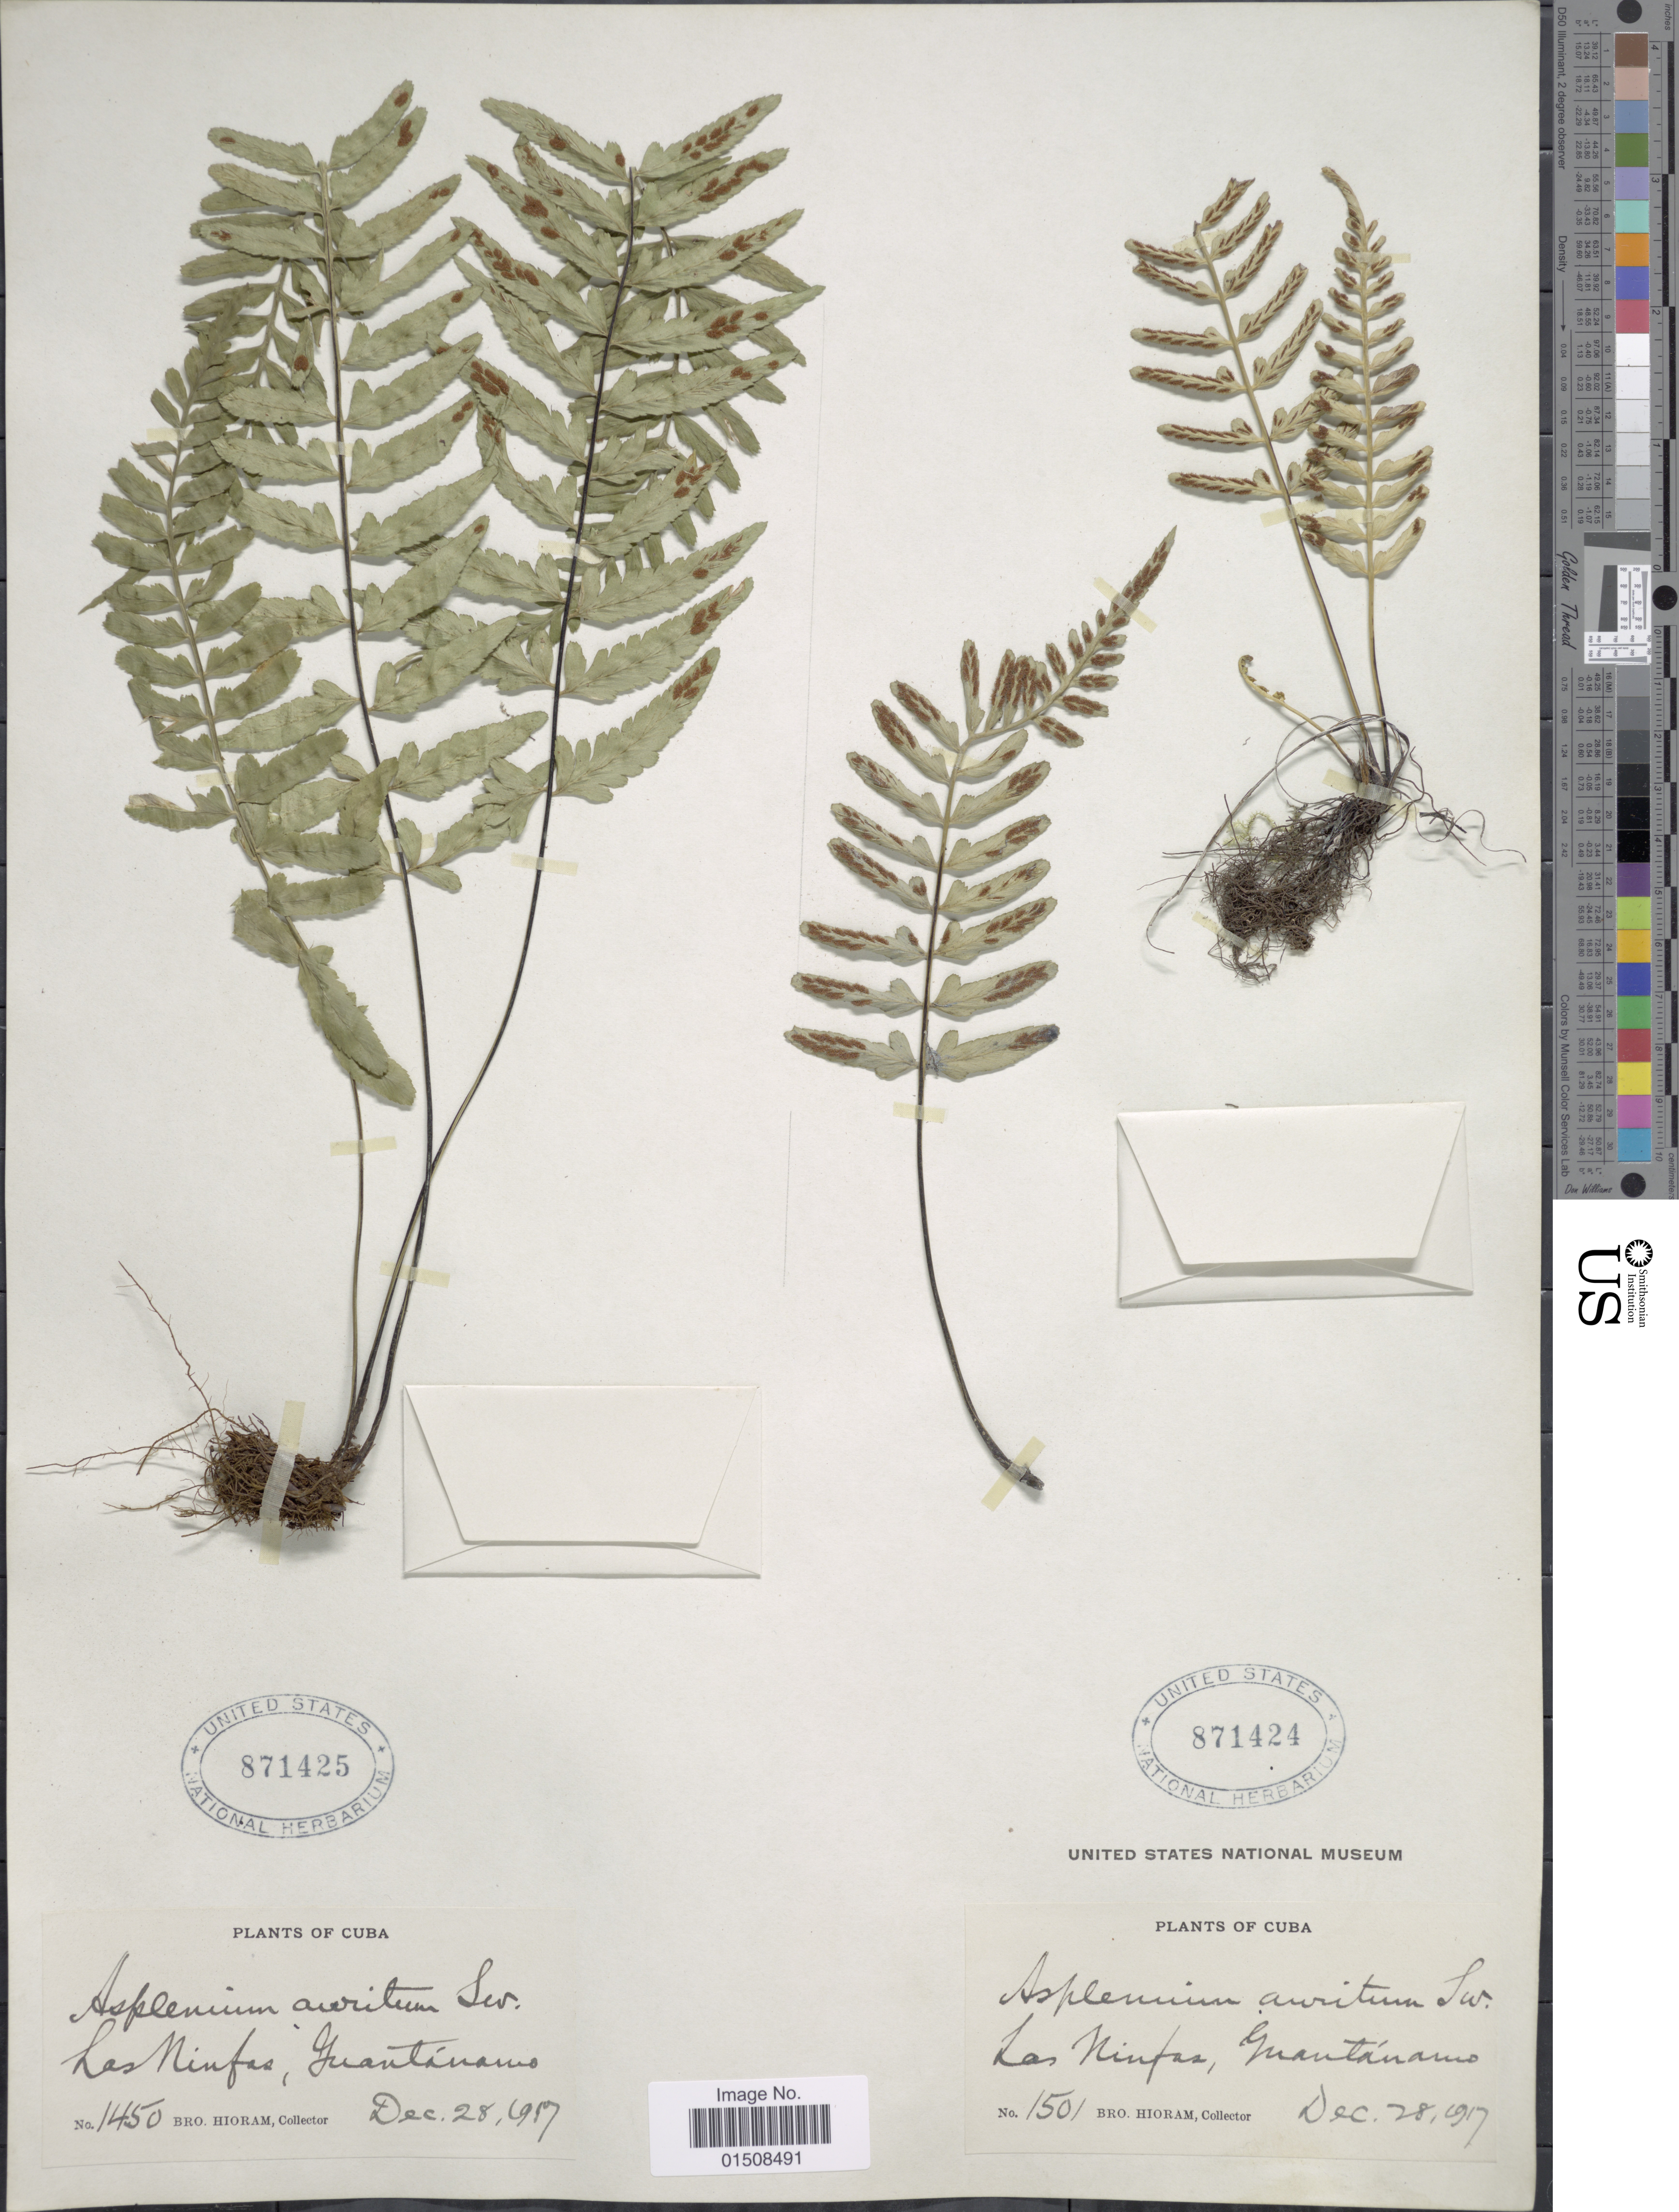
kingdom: Plantae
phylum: Tracheophyta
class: Polypodiopsida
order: Polypodiales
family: Aspleniaceae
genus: Asplenium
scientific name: Asplenium auritum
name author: Sw.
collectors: Bro. Hioram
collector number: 1501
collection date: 1917-12-28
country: Cuba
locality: La Ninfas, Guantanamo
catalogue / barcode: US 871424